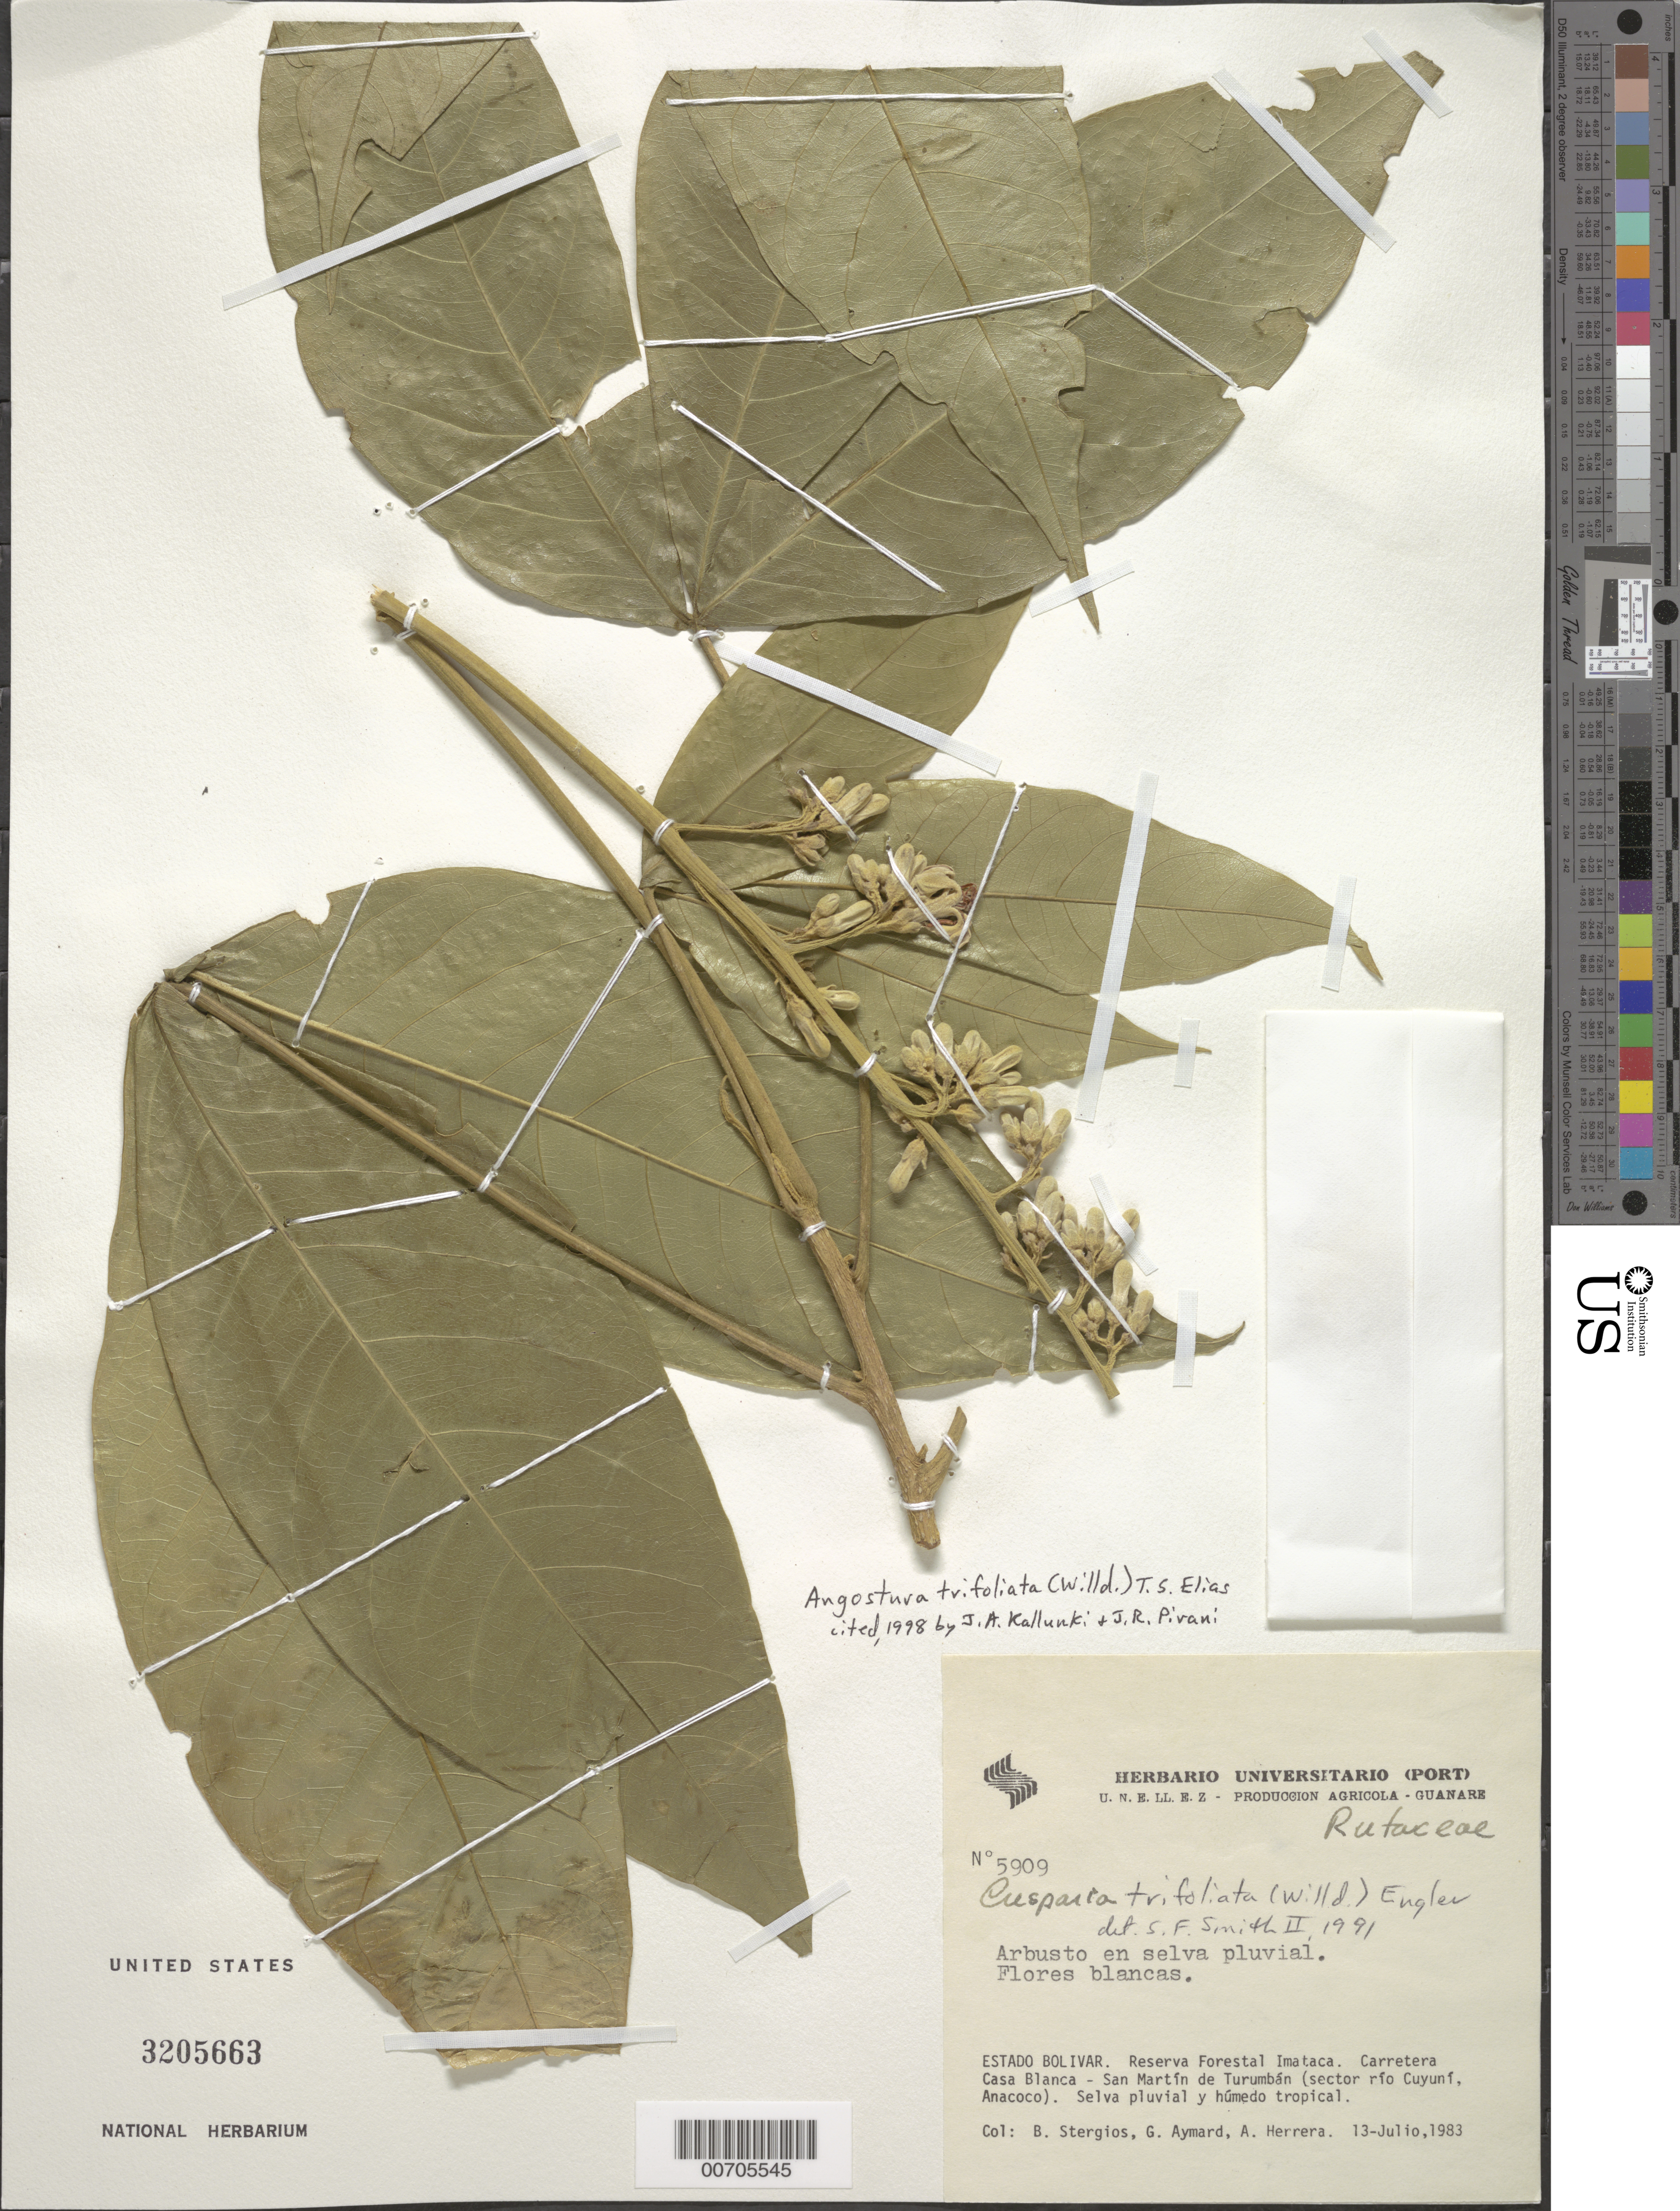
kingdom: Plantae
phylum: Tracheophyta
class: Magnoliopsida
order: Sapindales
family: Rutaceae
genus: Angostura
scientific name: Angostura trifoliata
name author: (Willd.) T.S. Elias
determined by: Kallunki, Jacquelyn A.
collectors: B. G. Stergios, G. A. Aymard & A. Herrera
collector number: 5909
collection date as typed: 13-Jul-83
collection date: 1983-07-13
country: Venezuela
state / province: Bolívar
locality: Reserva Forestal Imataca, Pica de la CVG que conduce al medio Río Botanamo (cerca de la confluencia con el Río Coruma) desde la carretera Casa Blanca - Anacoco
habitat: Selva pluvial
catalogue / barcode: US 3205663